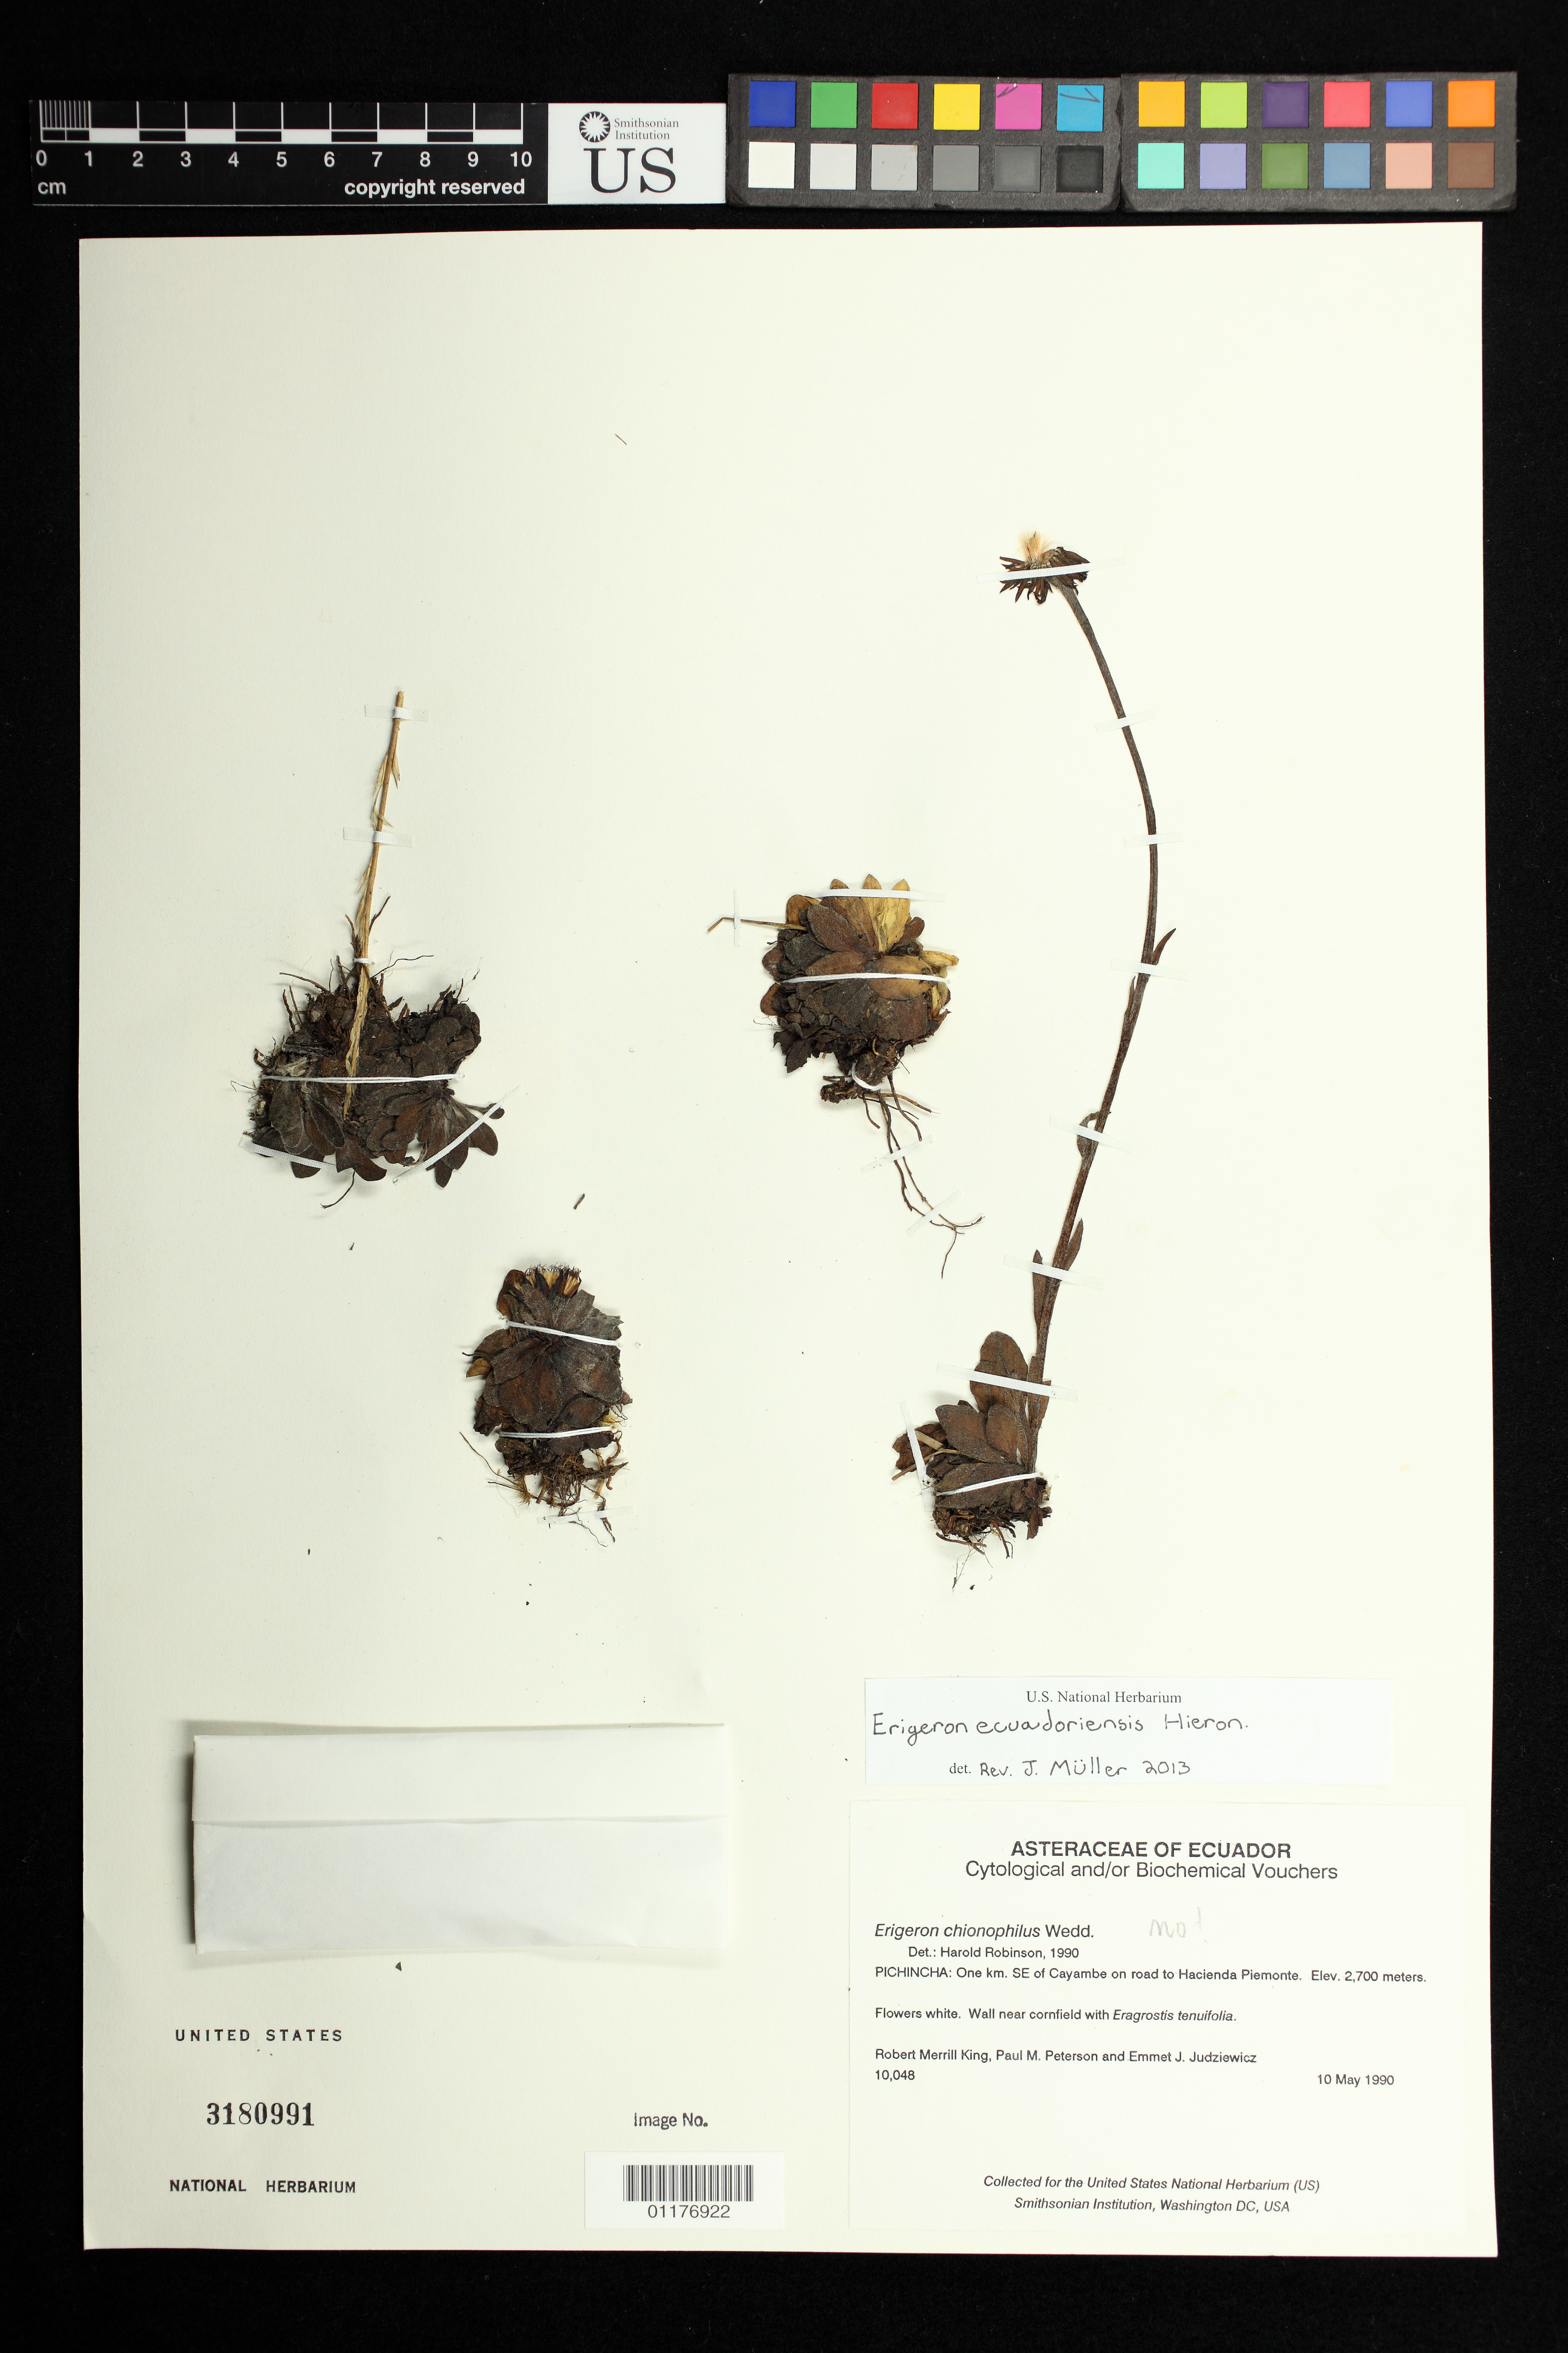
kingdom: Plantae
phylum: Tracheophyta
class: Magnoliopsida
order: Asterales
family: Asteraceae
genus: Erigeron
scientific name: Erigeron ecuadoriensis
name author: Hieron.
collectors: R. M. King, P. M. Peterson & E. J. Judziewicz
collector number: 10048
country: Ecuador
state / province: Pichincha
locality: SE of cayambe on road to Hacienda Piemonte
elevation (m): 2700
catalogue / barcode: US 3180991